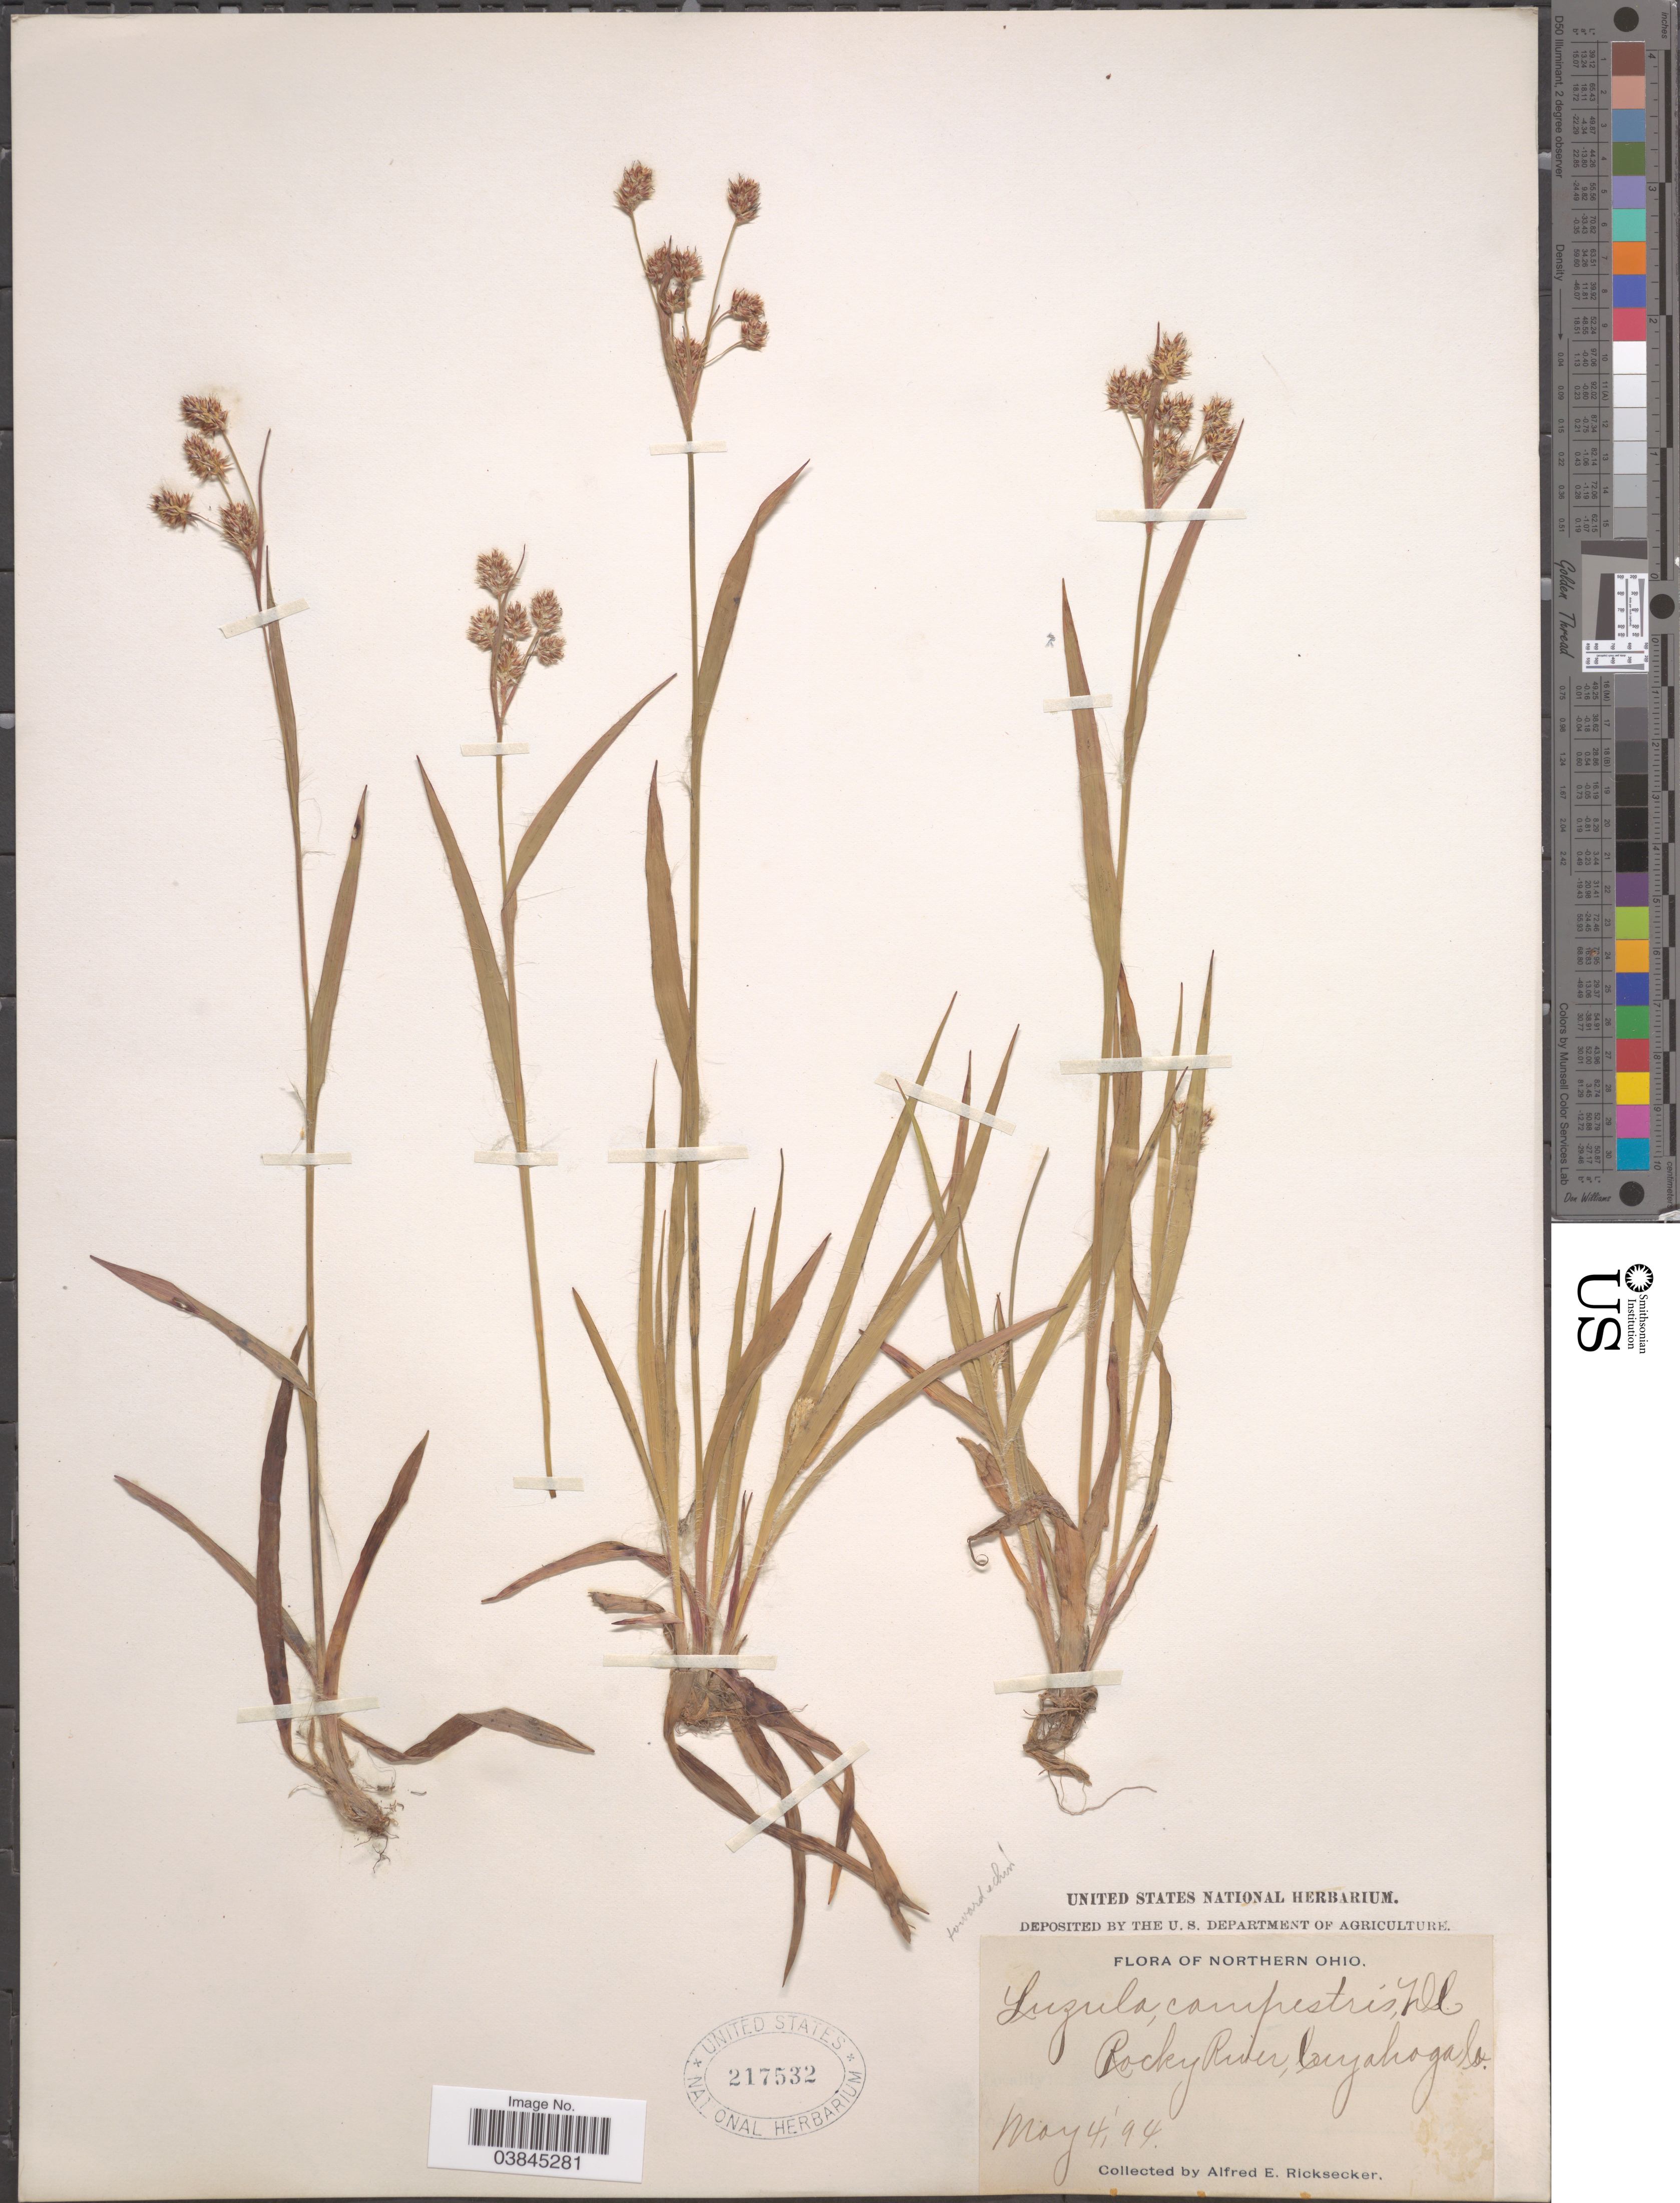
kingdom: Plantae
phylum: Tracheophyta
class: Liliopsida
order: Poales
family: Juncaceae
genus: Luzula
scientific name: Luzula campestris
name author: (L.) DC.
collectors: A. E. Ricksecker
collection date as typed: Transcribed d/m/y: 4/5/94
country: United States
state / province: Ohio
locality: Northern Ohio. Rocky river, Cuyahoga Co.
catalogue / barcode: US 217532